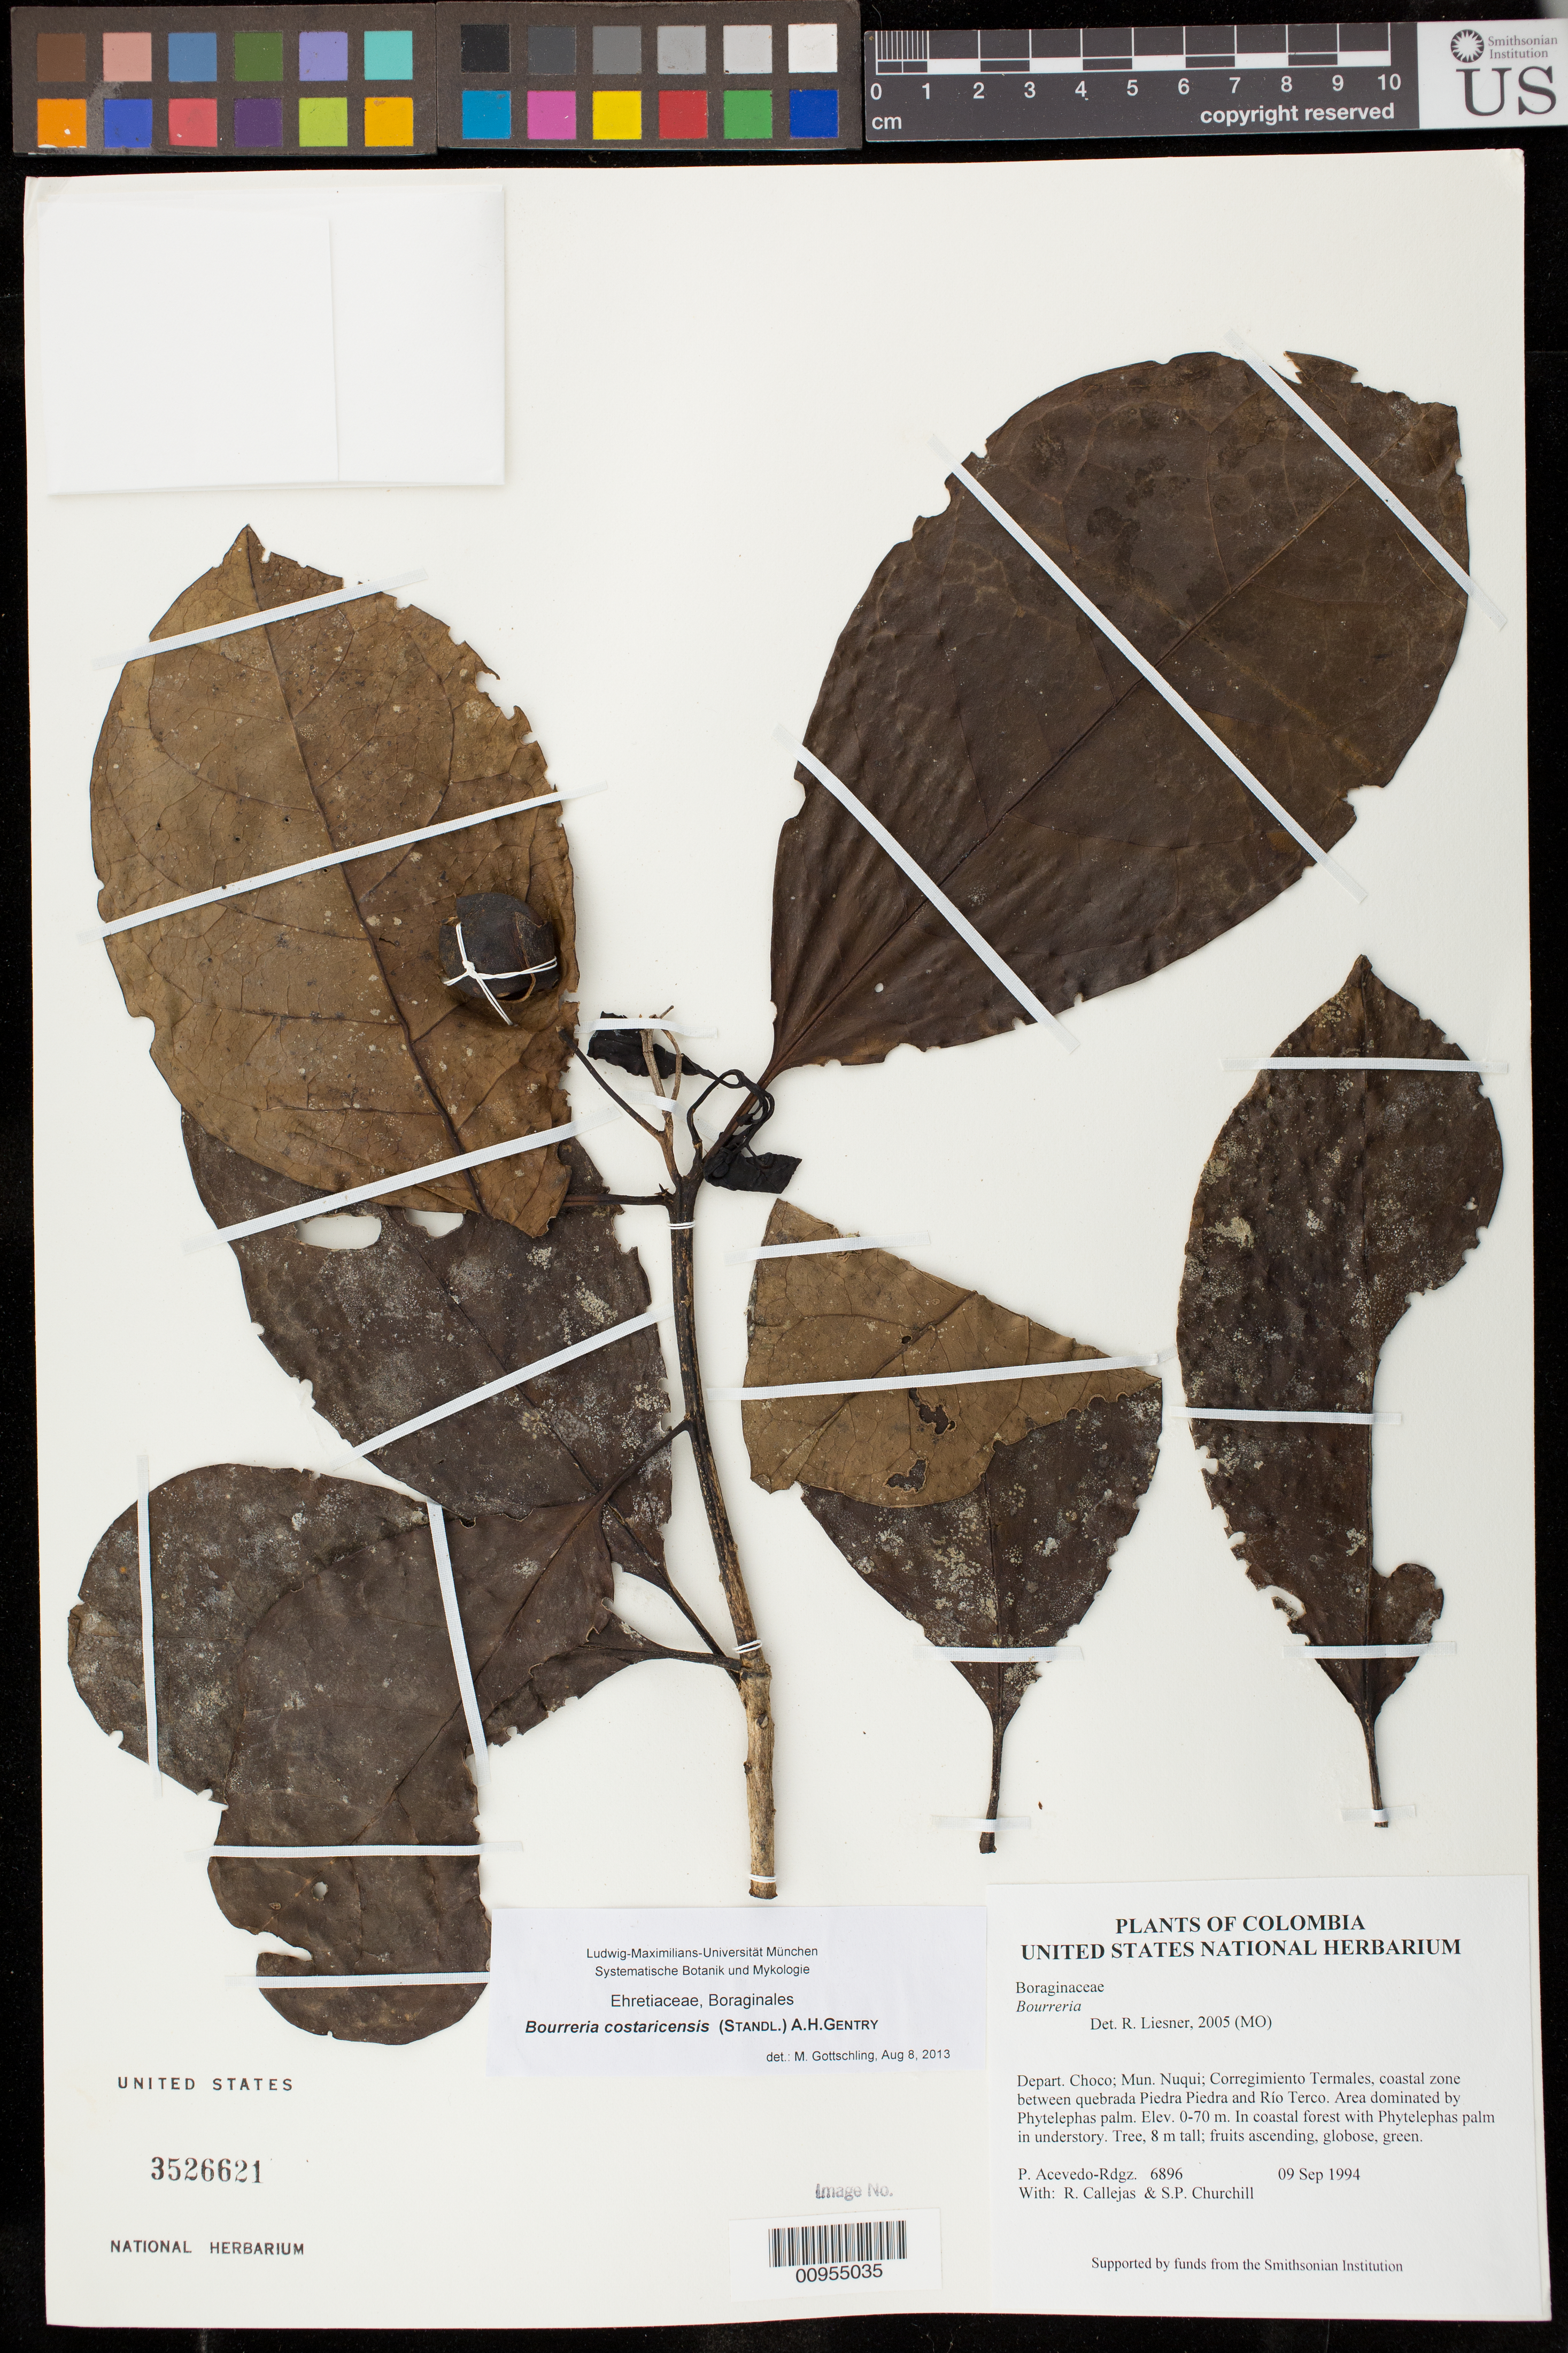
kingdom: Plantae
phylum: Tracheophyta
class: Magnoliopsida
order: Boraginales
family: Ehretiaceae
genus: Bourreria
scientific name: Bourreria costaricensis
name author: (Standl.) A.H. Gentry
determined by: Gottschling, Marc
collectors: P. Acevedo-Rodr., R. Callejas & S. Churchill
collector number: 6896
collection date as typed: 09 Sep 1994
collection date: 1994-09-09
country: Colombia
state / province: Chocó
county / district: Nuqui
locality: Depart. Choco; Mun. Nuqui; Corregimiento Termales, coastal zone between quebrada Piedra Piedra and Río Terco. Area dominated by Phytelephas palm.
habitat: In coastal forest with Phytelephas palm in understory.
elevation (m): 0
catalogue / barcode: US 3526621